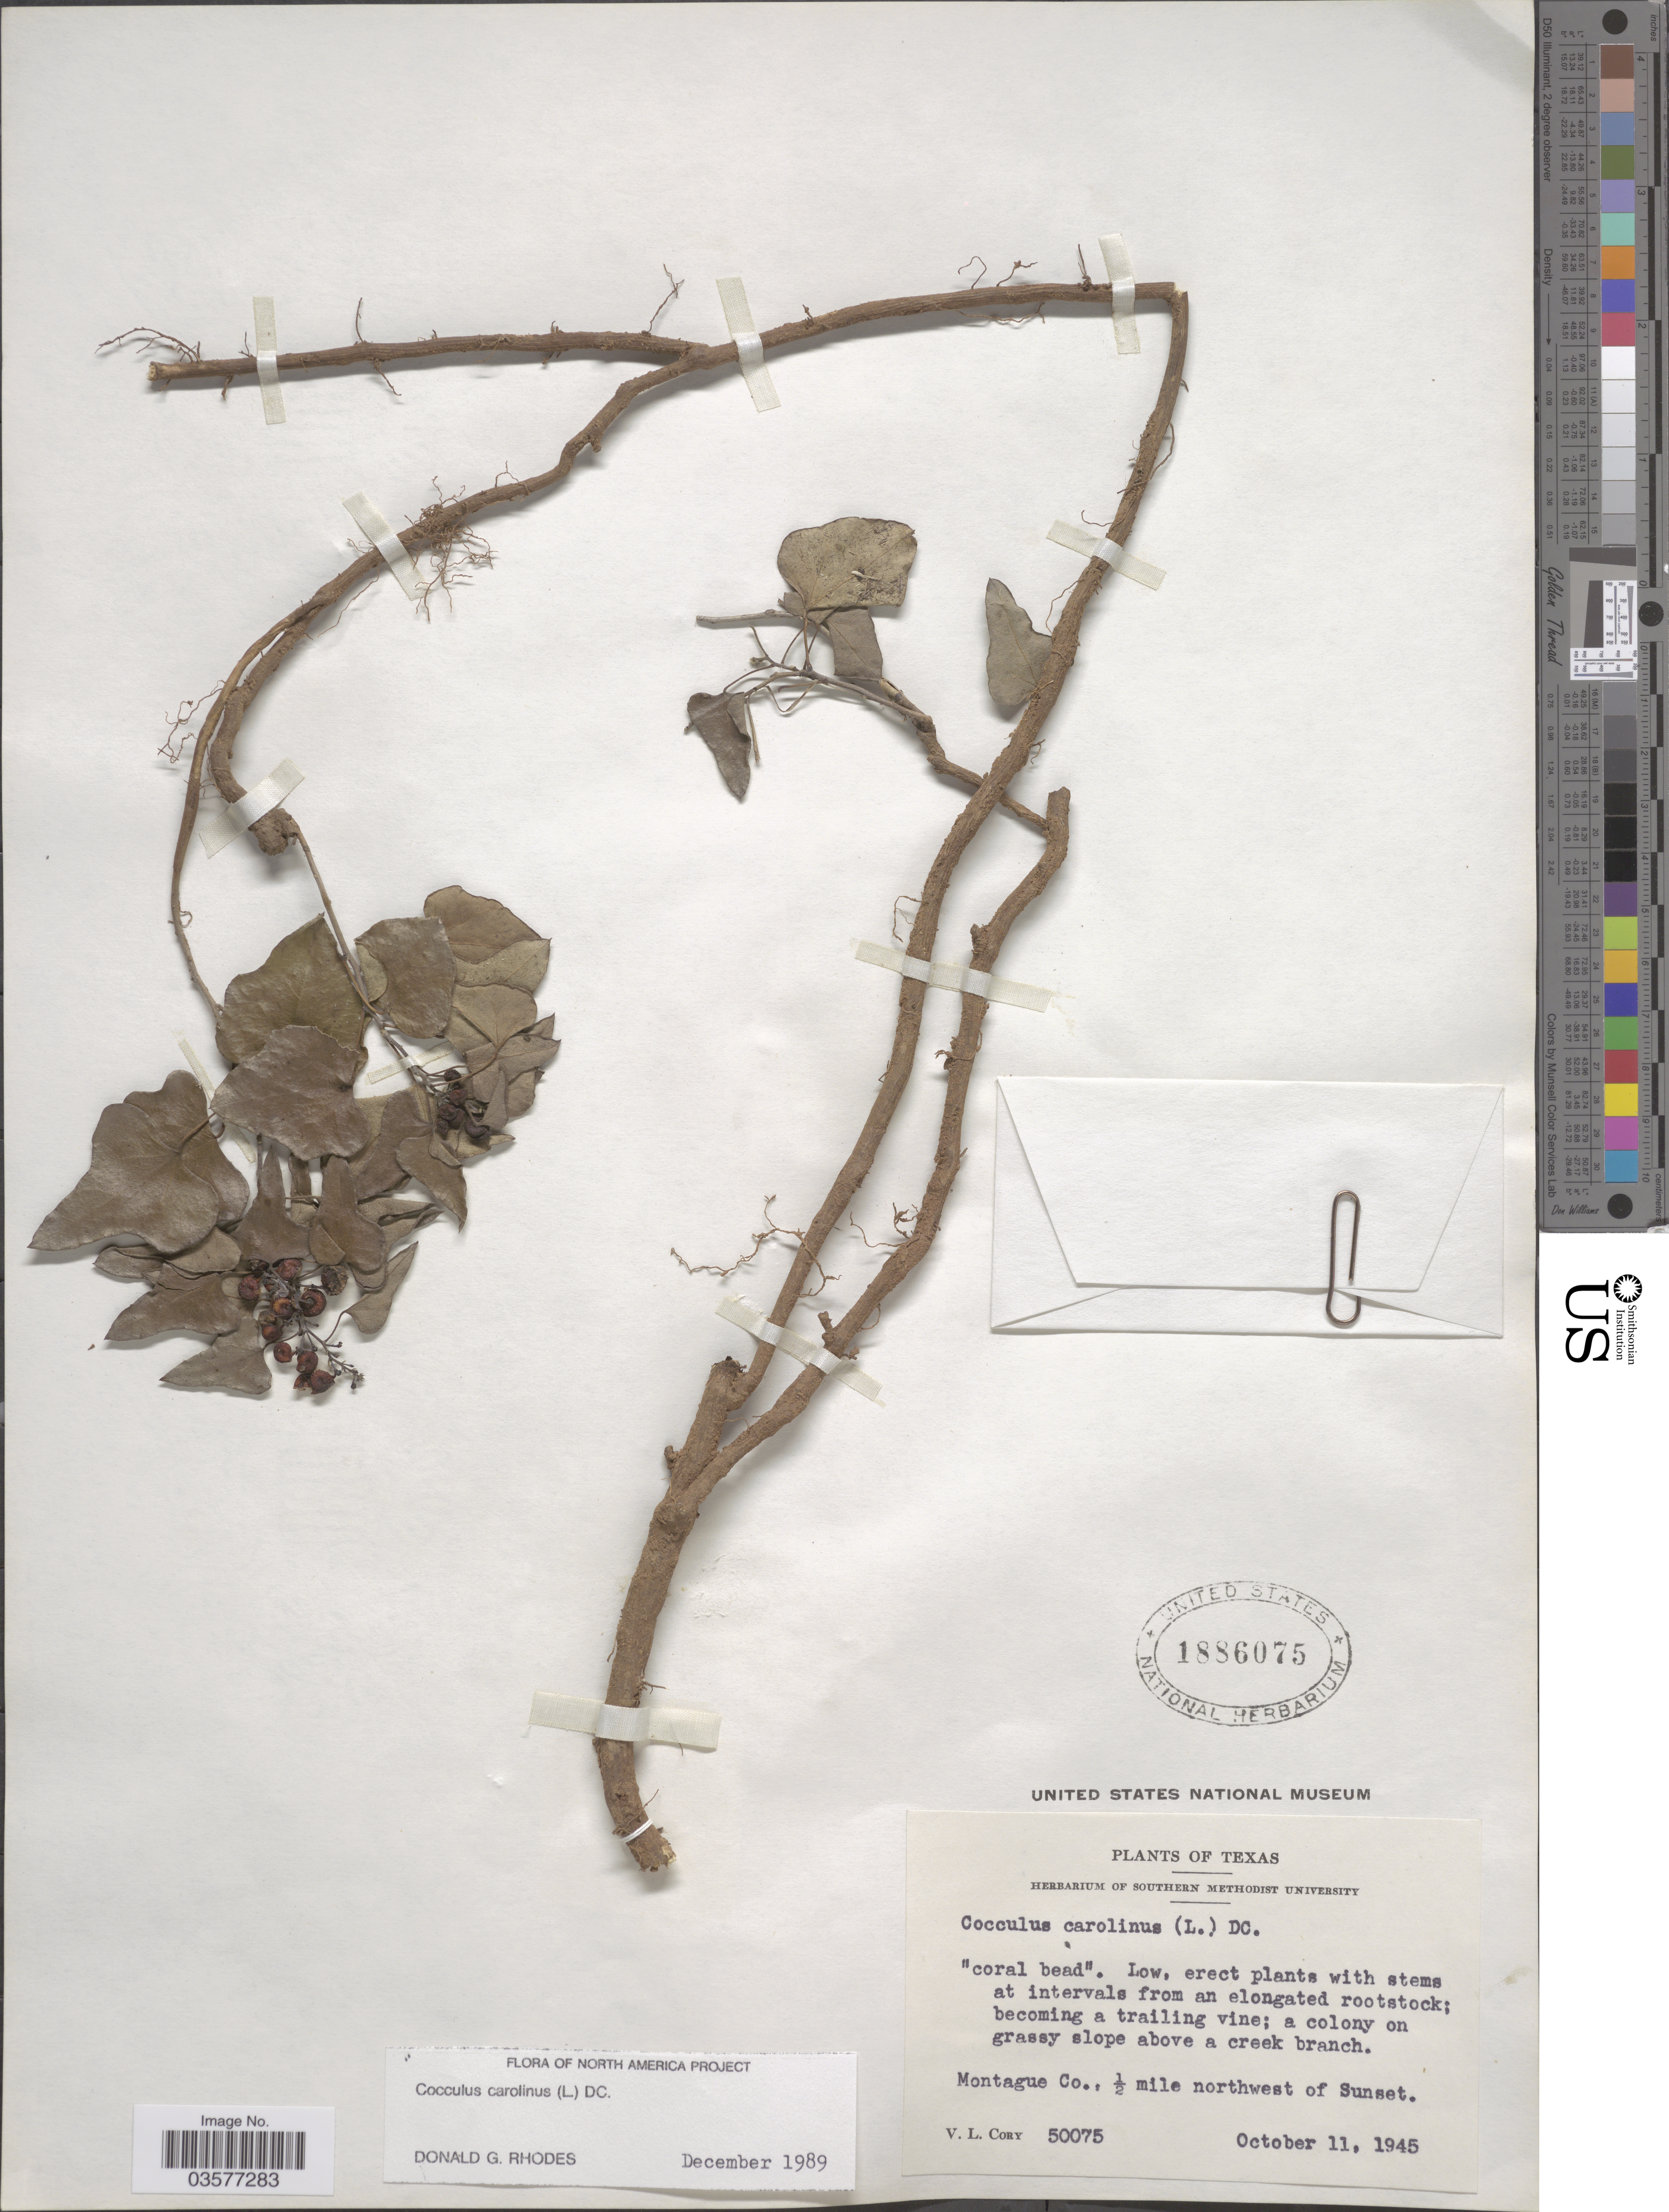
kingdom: Plantae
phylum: Tracheophyta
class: Magnoliopsida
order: Ranunculales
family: Menispermaceae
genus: Cocculus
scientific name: Cocculus carolinus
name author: (L.) DC.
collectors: V. Cory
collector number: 50075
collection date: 1945-10-11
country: United States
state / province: Texas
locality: Montague Co., ½ mile northwest of Sunset.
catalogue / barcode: US 1886075